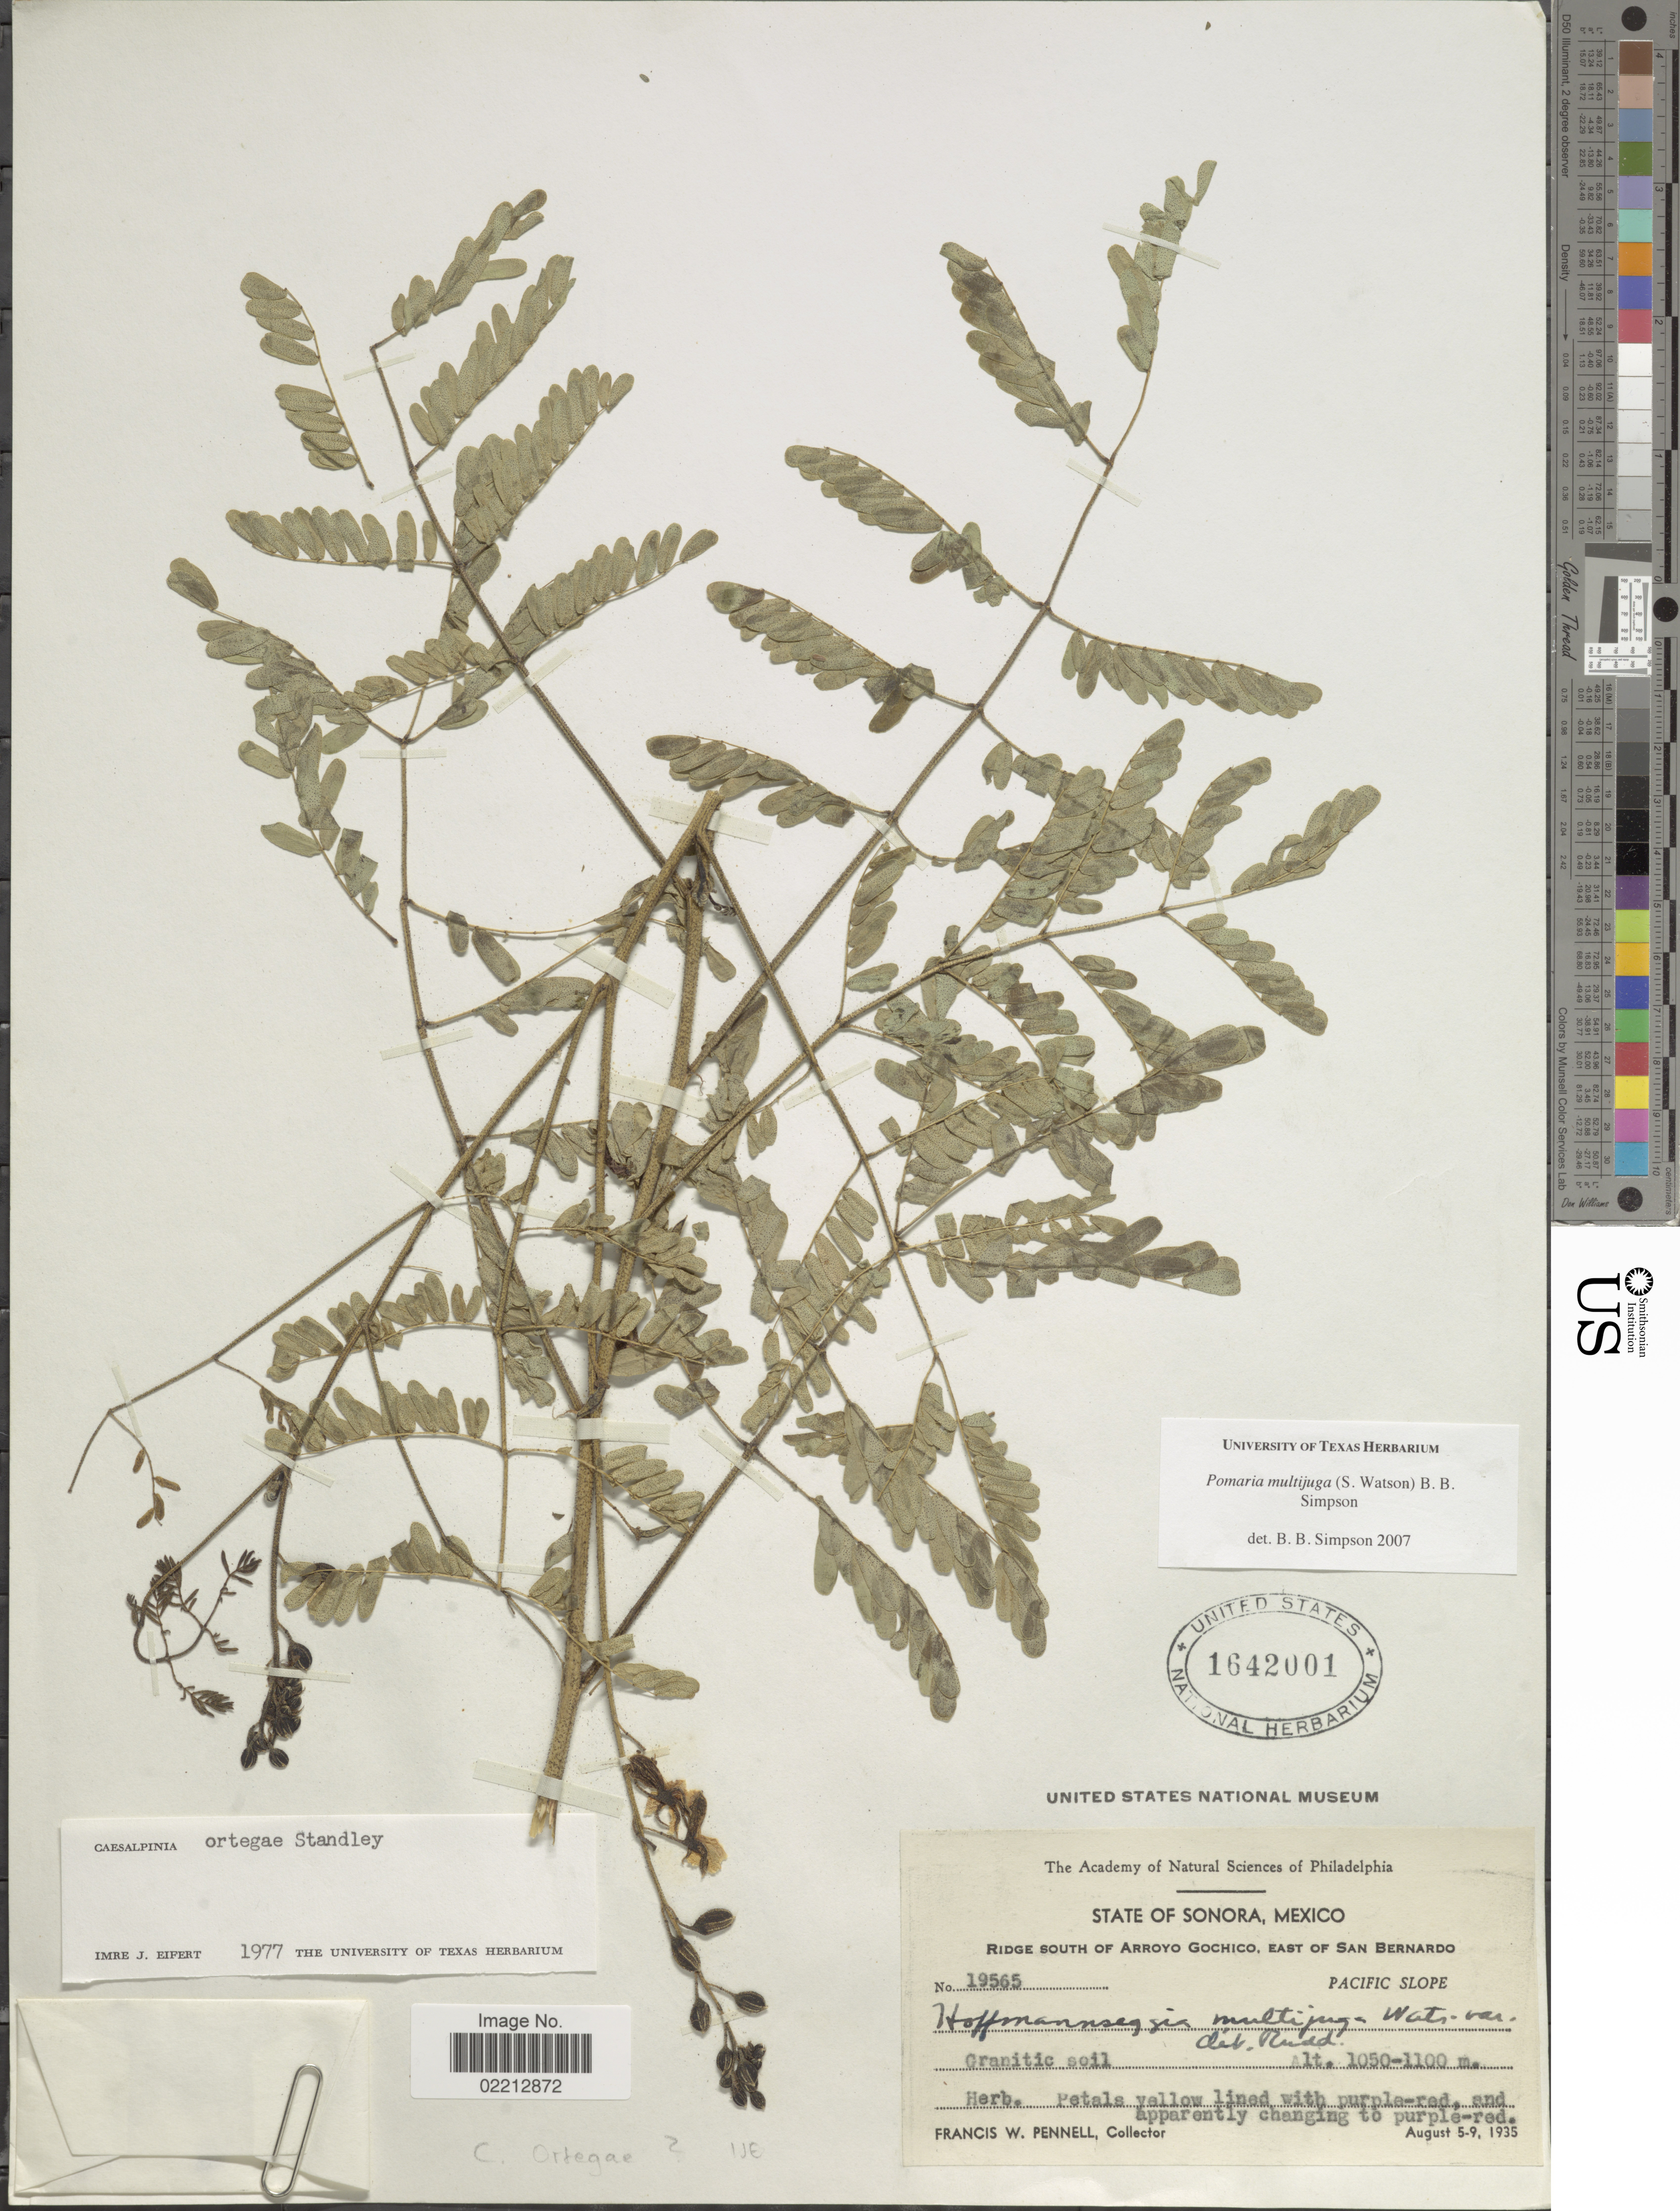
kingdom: Plantae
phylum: Tracheophyta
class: Magnoliopsida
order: Fabales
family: Fabaceae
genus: Pomaria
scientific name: Pomaria multijuga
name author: (S. Watson) B.B. Simpson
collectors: F. W. Pennell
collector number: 19565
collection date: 1935-08-05/1935-08-09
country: Mexico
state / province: Sonora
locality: Ridge south of Arroyo Gochico, east of San Bernardo, Pacific Slope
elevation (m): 1050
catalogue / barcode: US 1642001